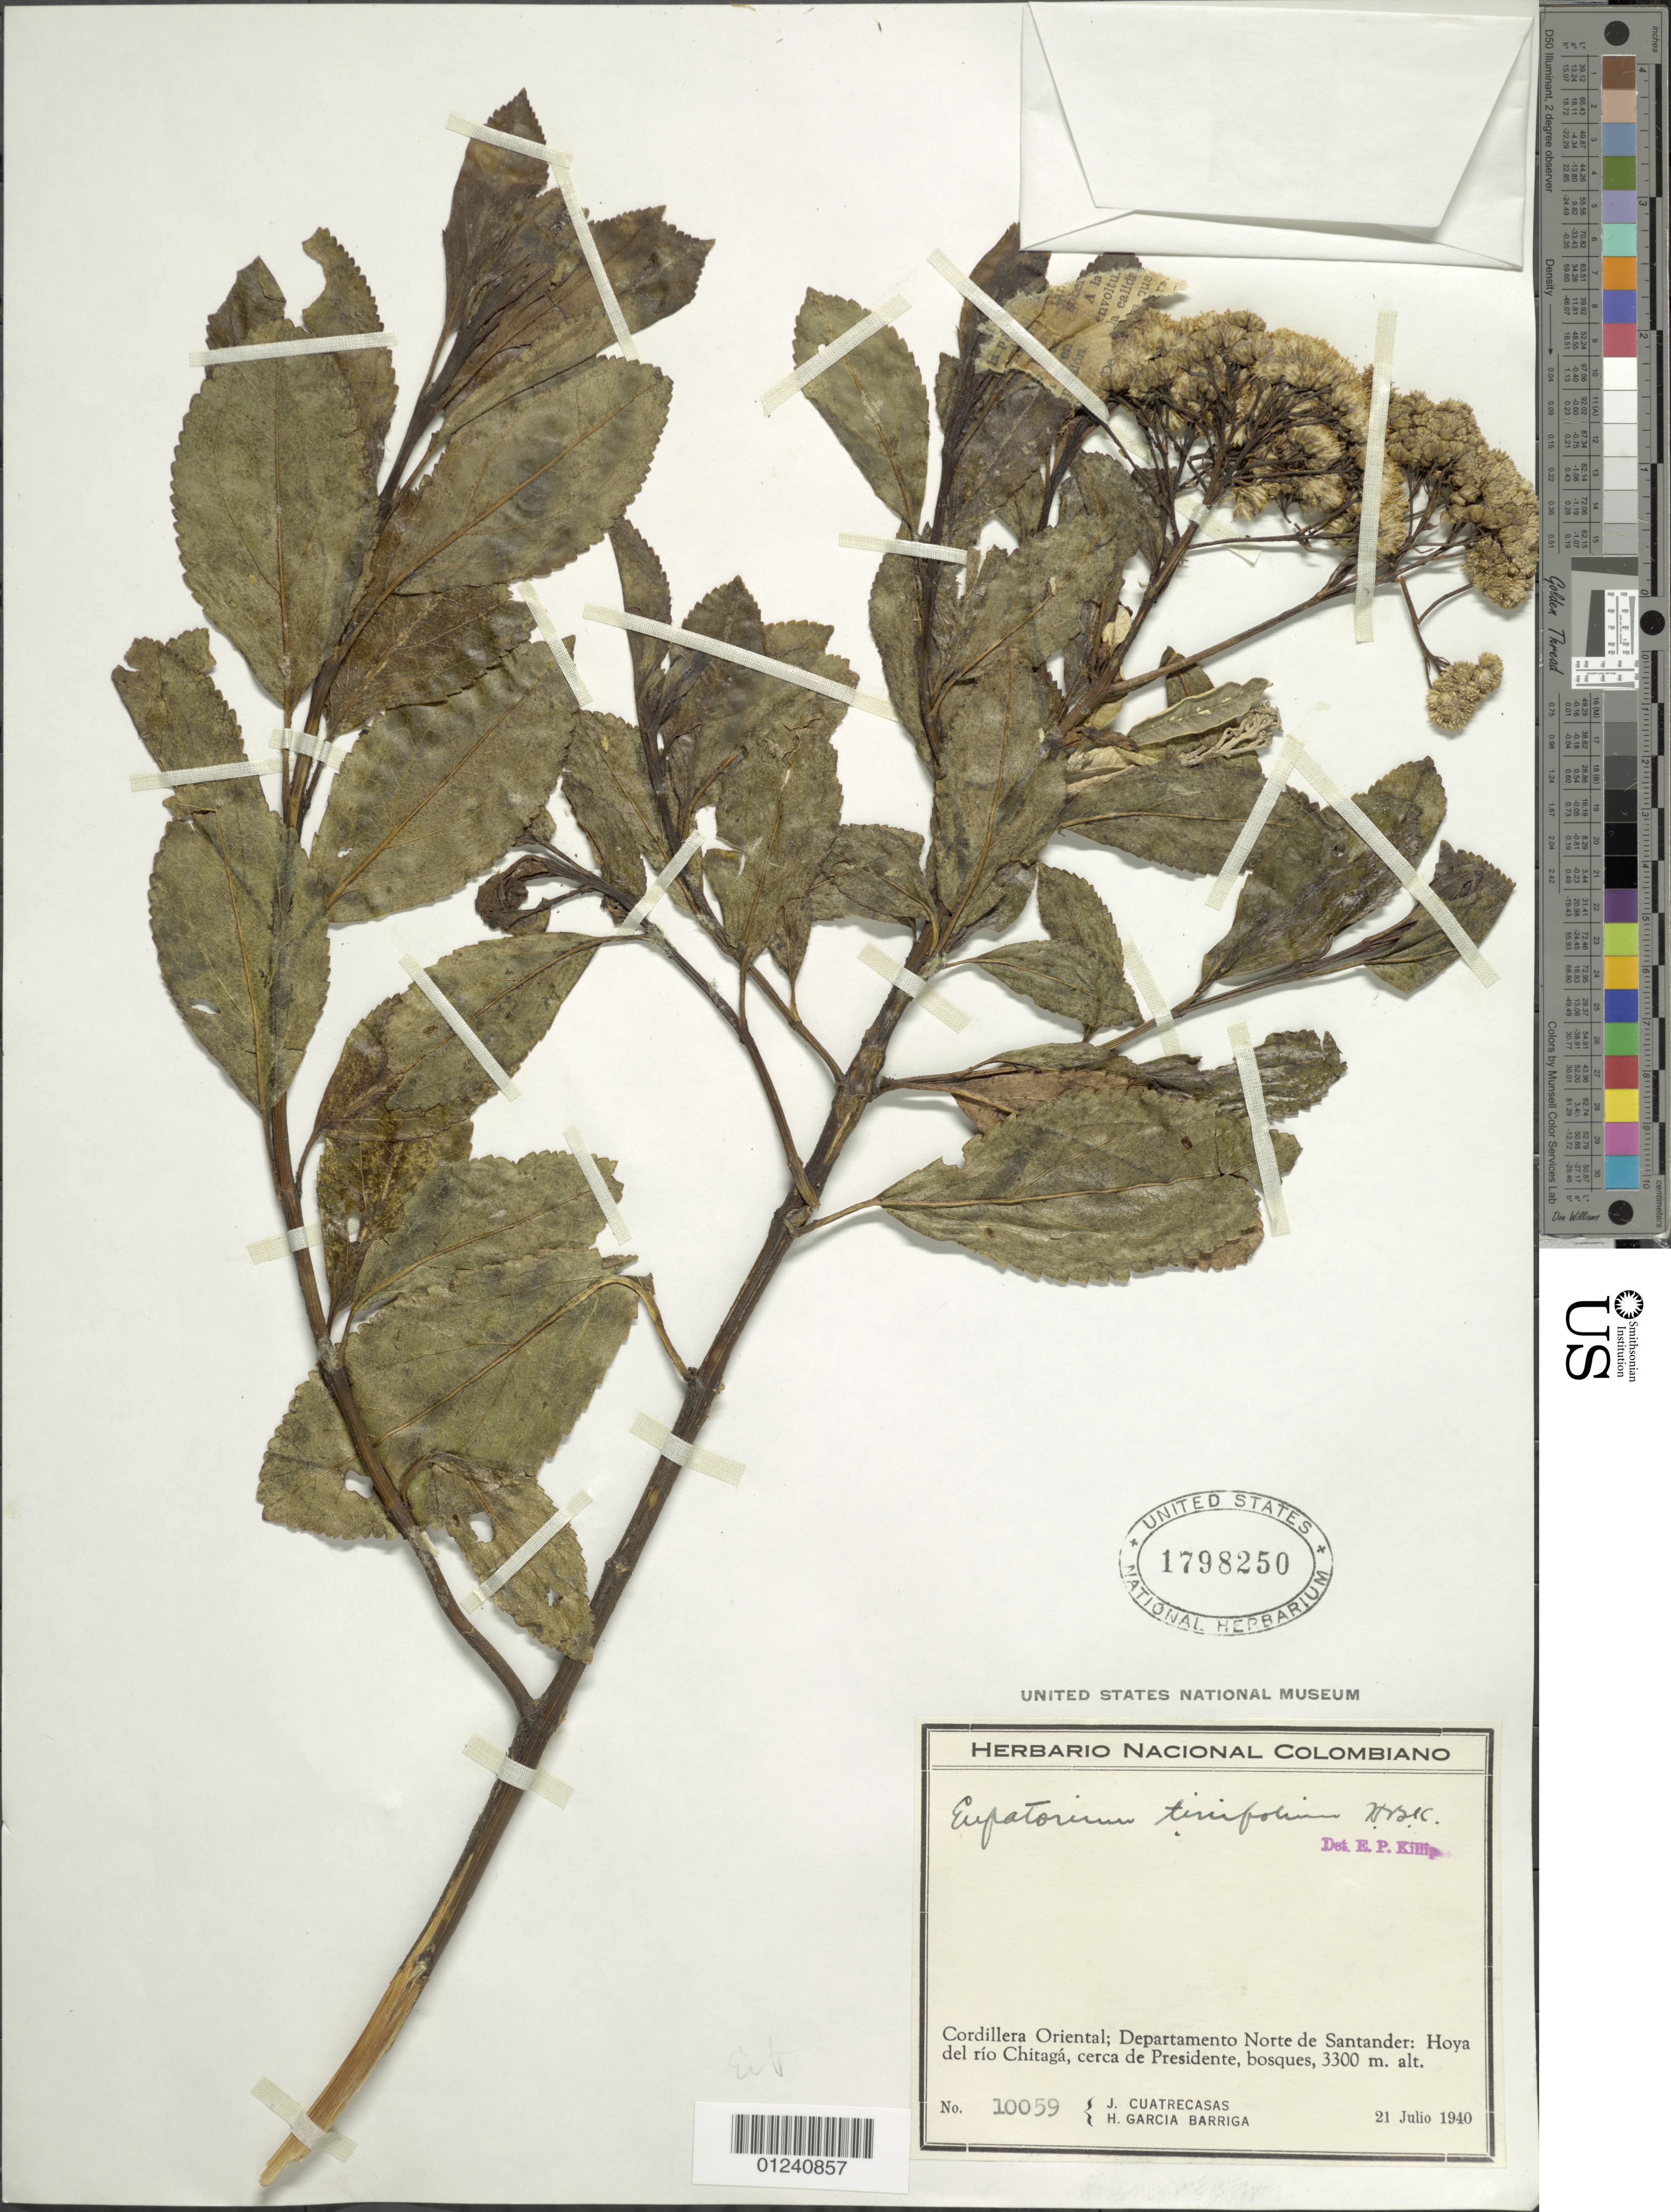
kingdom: Plantae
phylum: Tracheophyta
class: Magnoliopsida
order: Asterales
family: Asteraceae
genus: Ageratina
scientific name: Ageratina tinifolia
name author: (Kunth) R.M. King & H. Rob.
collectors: J. Cuatrecasas & H. García Barriga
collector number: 10059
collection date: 1940-07-21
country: Colombia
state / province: Norte de Santander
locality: Hoya del río Chitagá, cerca de Presidente.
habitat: bosques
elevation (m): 3300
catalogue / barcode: US 17982520